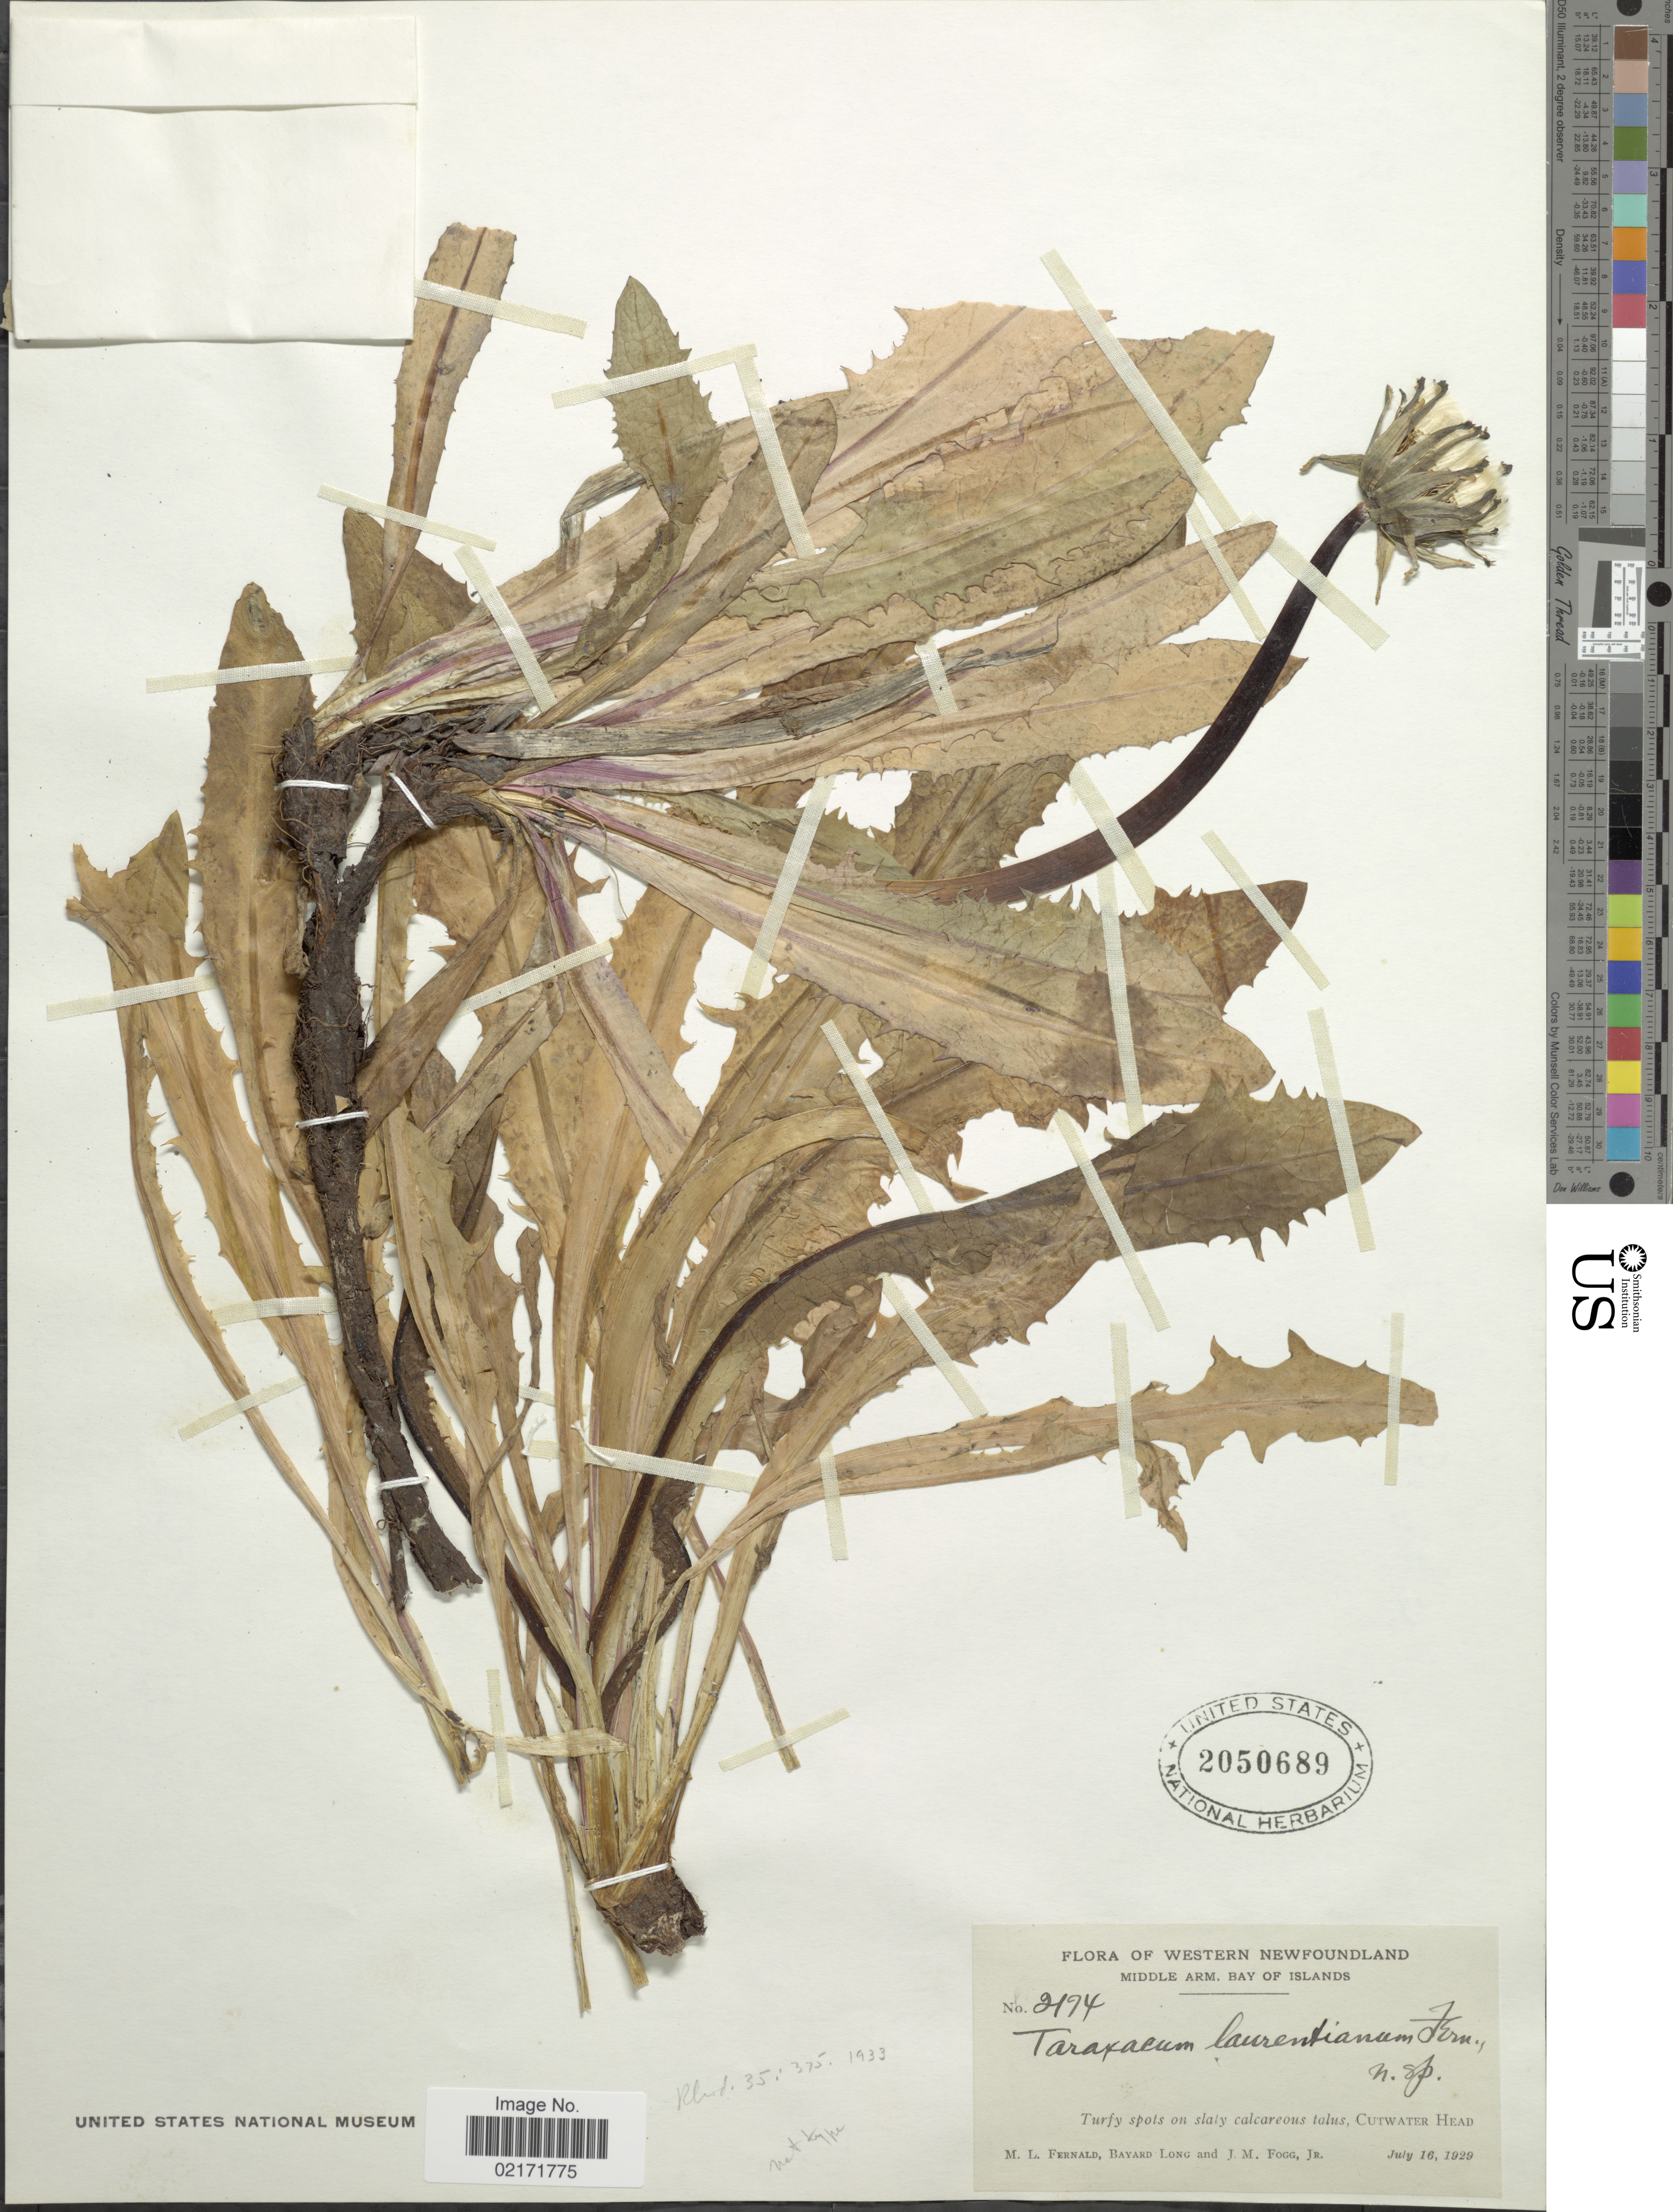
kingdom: Plantae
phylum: Tracheophyta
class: Magnoliopsida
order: Asterales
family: Asteraceae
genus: Taraxacum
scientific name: Taraxacum laurentianum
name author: Fernald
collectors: M. L. Fernald, B. Long & J. Fogg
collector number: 2174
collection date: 1929-07-16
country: Canada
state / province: Newfoundland and Labrador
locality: Westen Newfoundland. Middle Arm, Bay of Islands. Turfy spots on slaly calcareous talus, Cutwater Head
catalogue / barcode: US 2050689